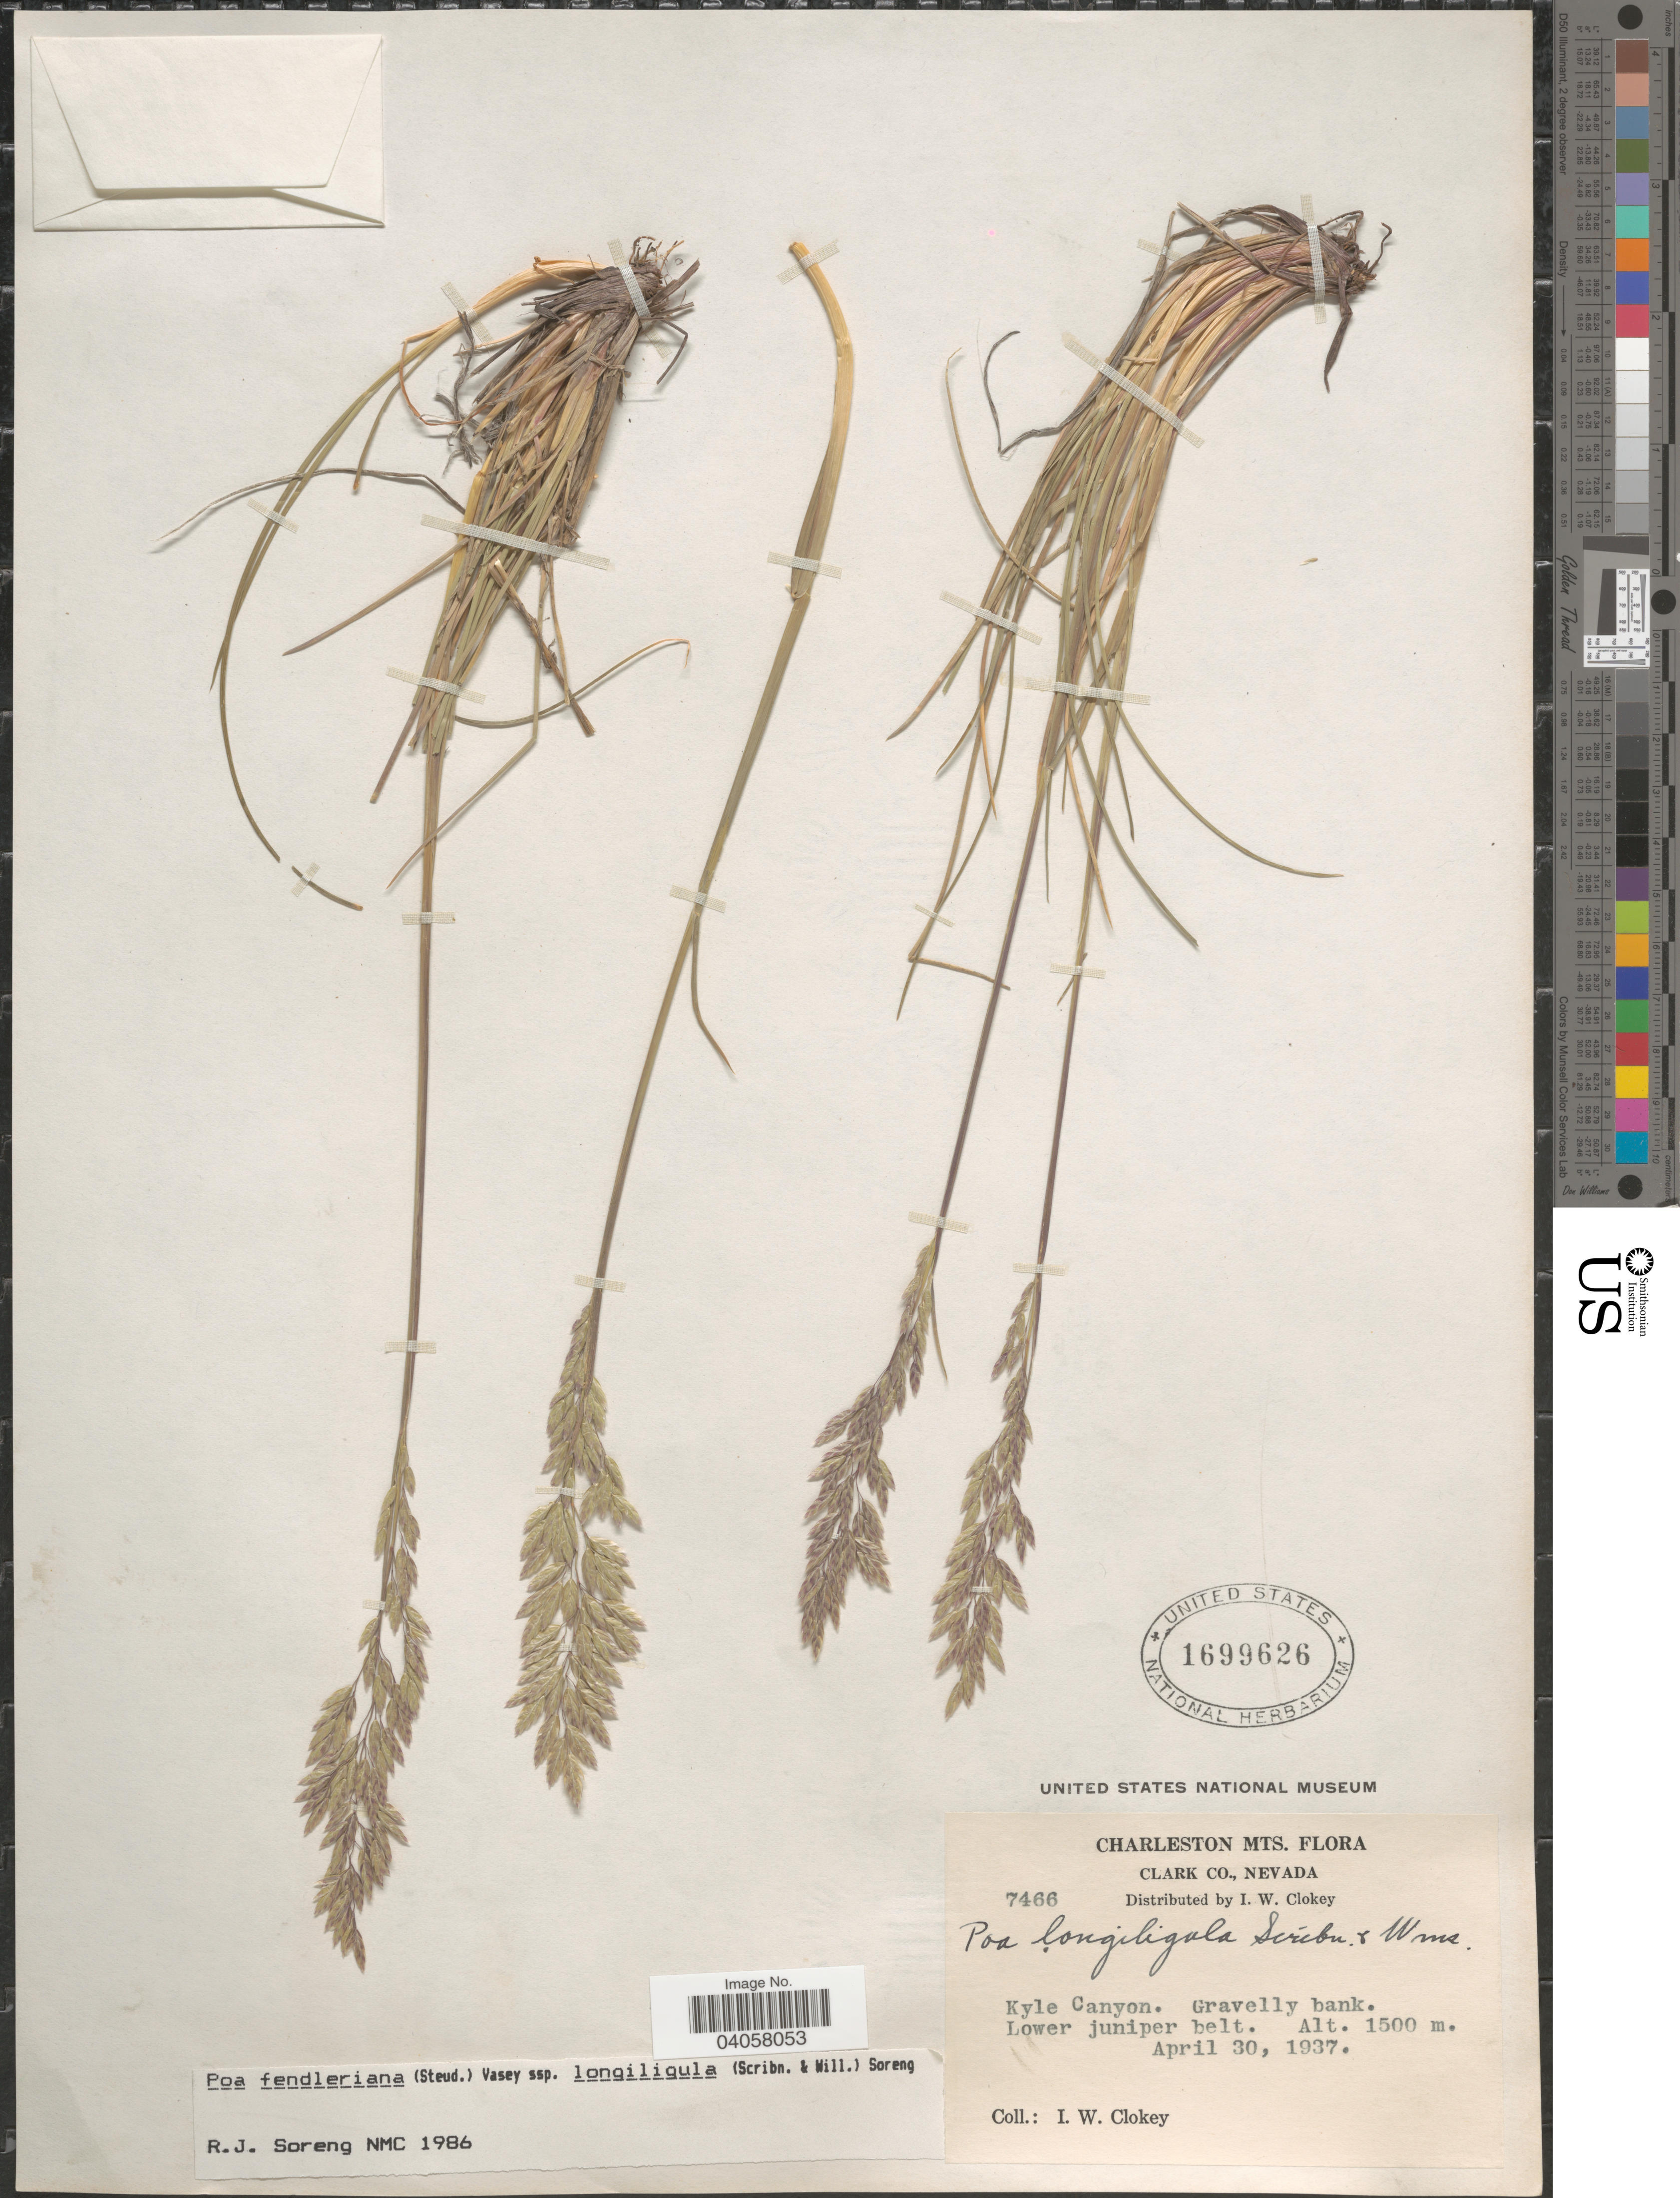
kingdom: Plantae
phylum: Tracheophyta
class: Liliopsida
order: Poales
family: Poaceae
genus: Poa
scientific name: Poa fendleriana subsp. longiligula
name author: (Scribn. & T.A. Williams) Soreng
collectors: I. W. Clokey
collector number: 7466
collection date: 1937-04-30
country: United States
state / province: Nevada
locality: Charleston Mts. Clark Co. Kyle Canyon. Lower juniper belt.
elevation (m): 1500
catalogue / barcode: US 1699626